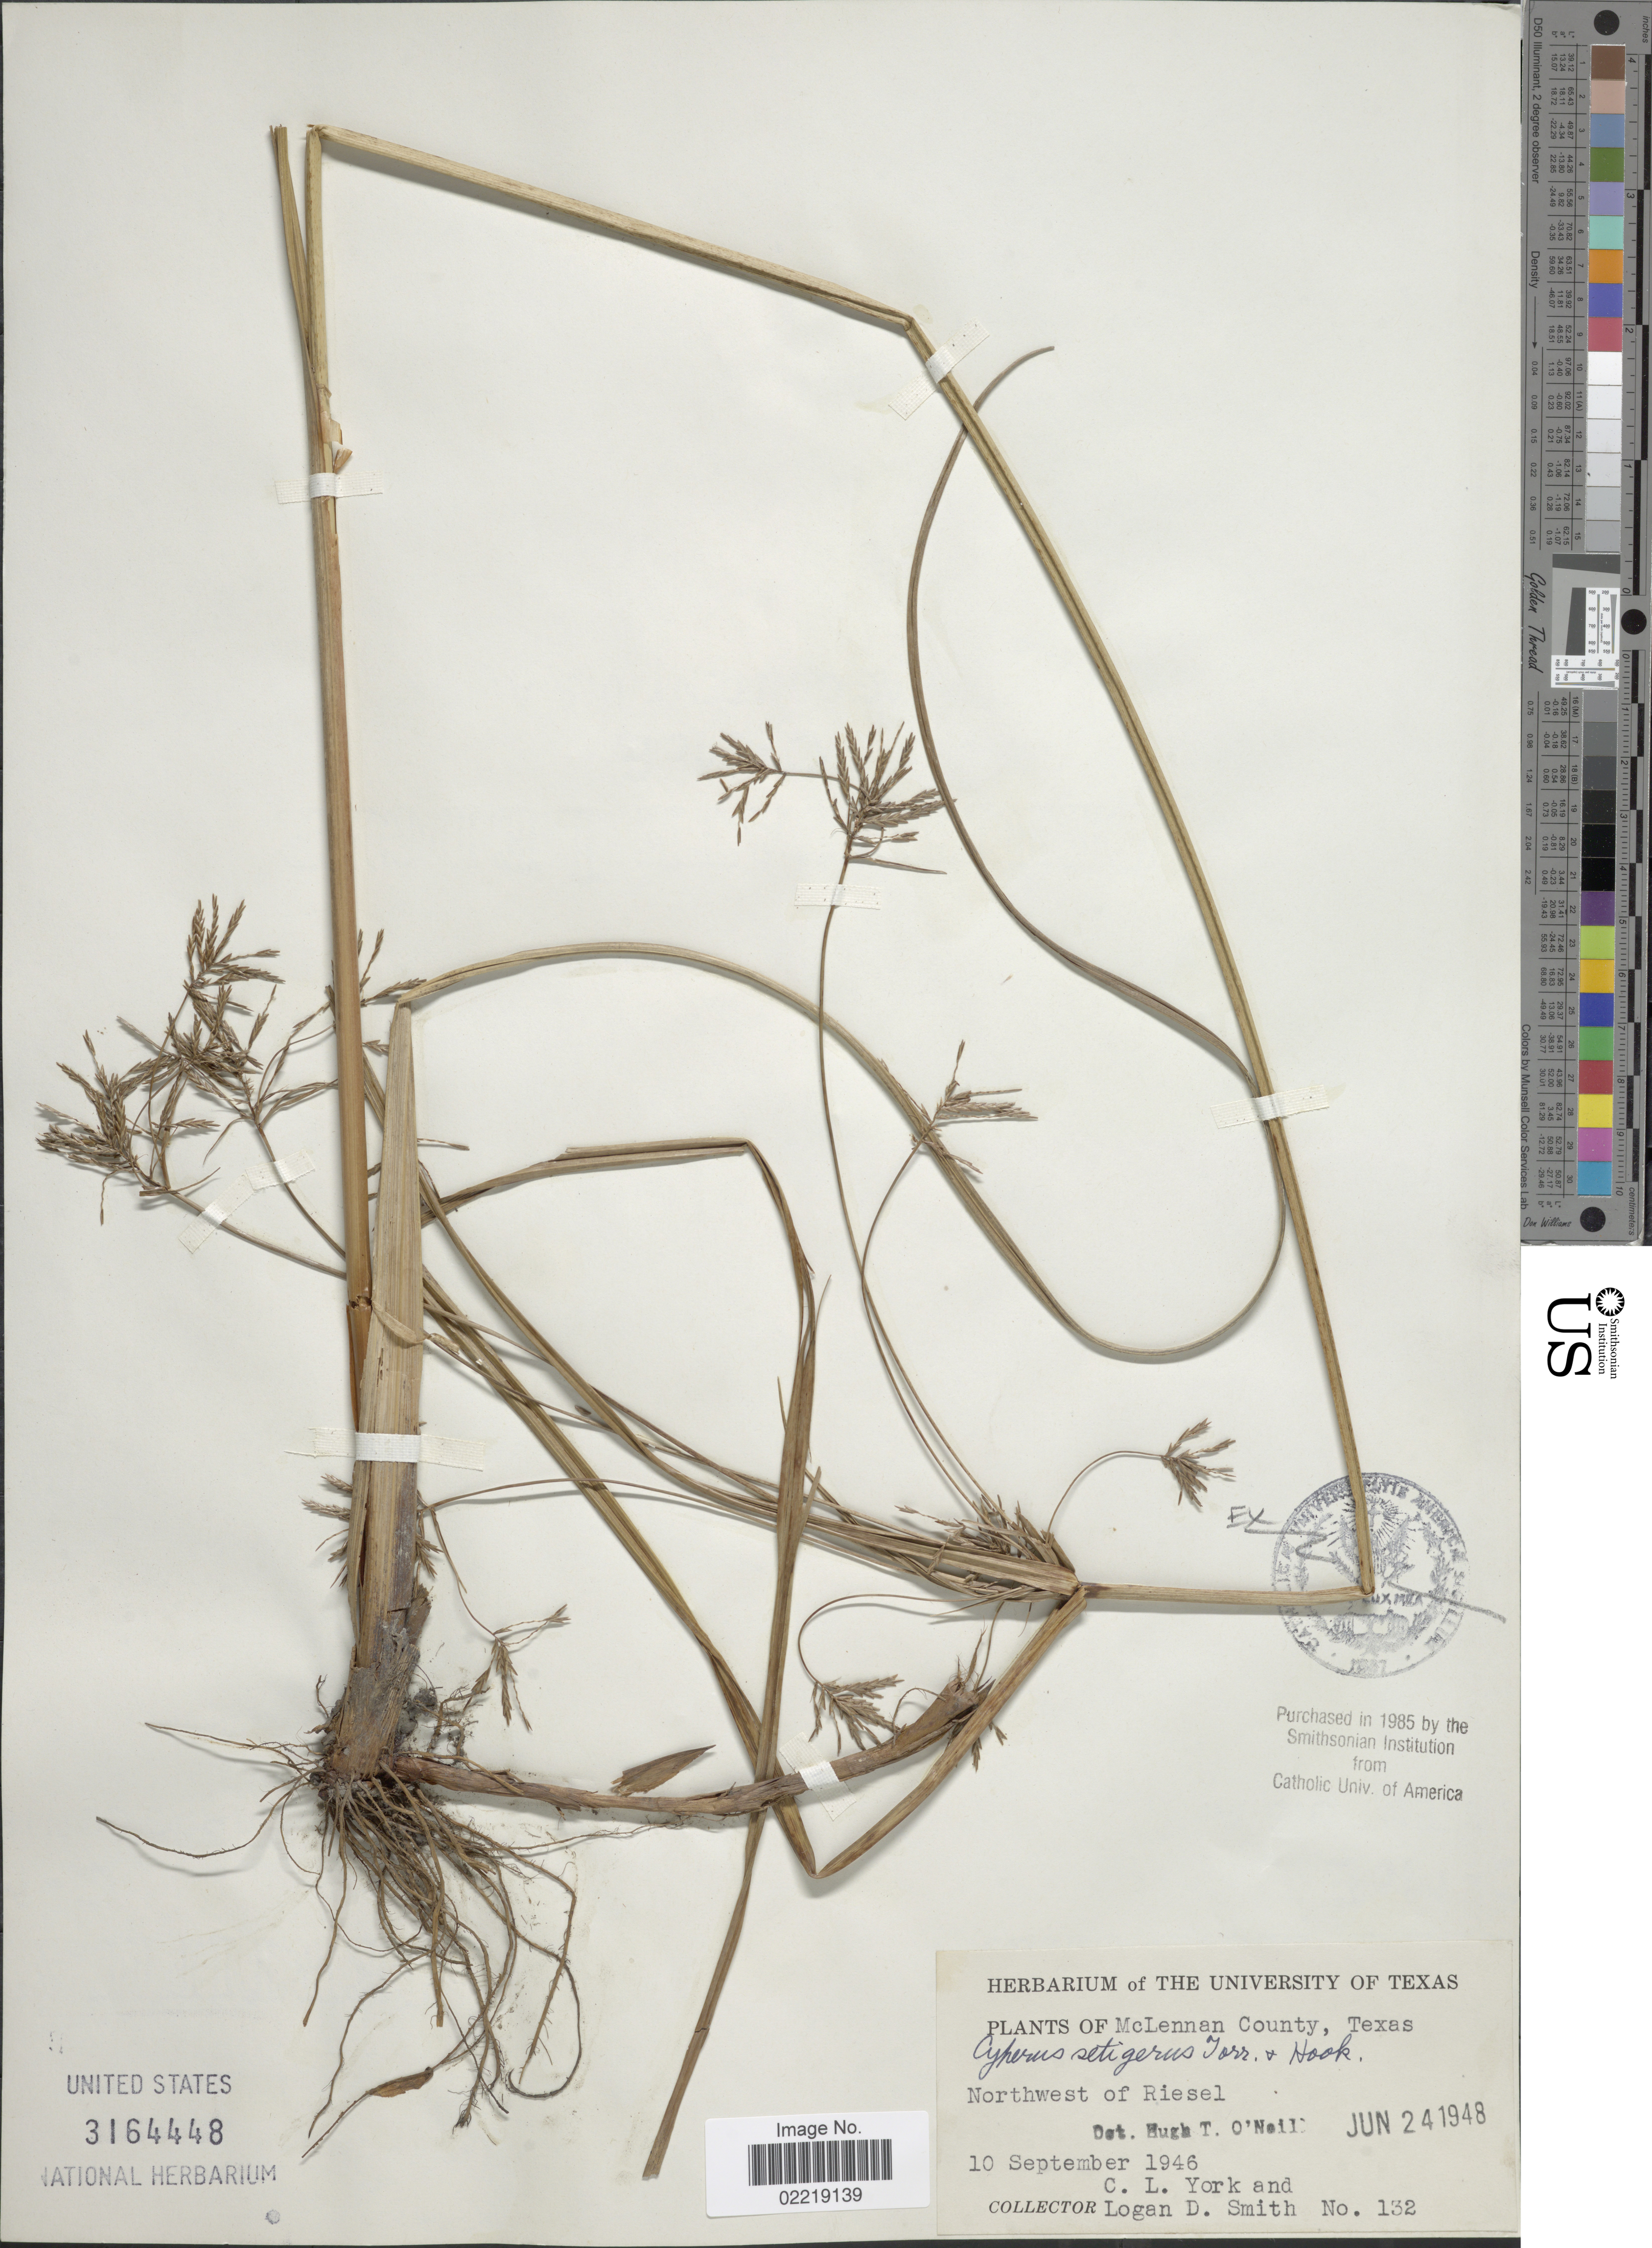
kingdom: Plantae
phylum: Tracheophyta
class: Liliopsida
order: Poales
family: Cyperaceae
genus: Cyperus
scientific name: Cyperus setigerus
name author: Torr. & Hook.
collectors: L. Smith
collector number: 132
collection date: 1946-09-10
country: United States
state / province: Texas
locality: McLennan County, Northwest of Riesel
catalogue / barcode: US 3164448